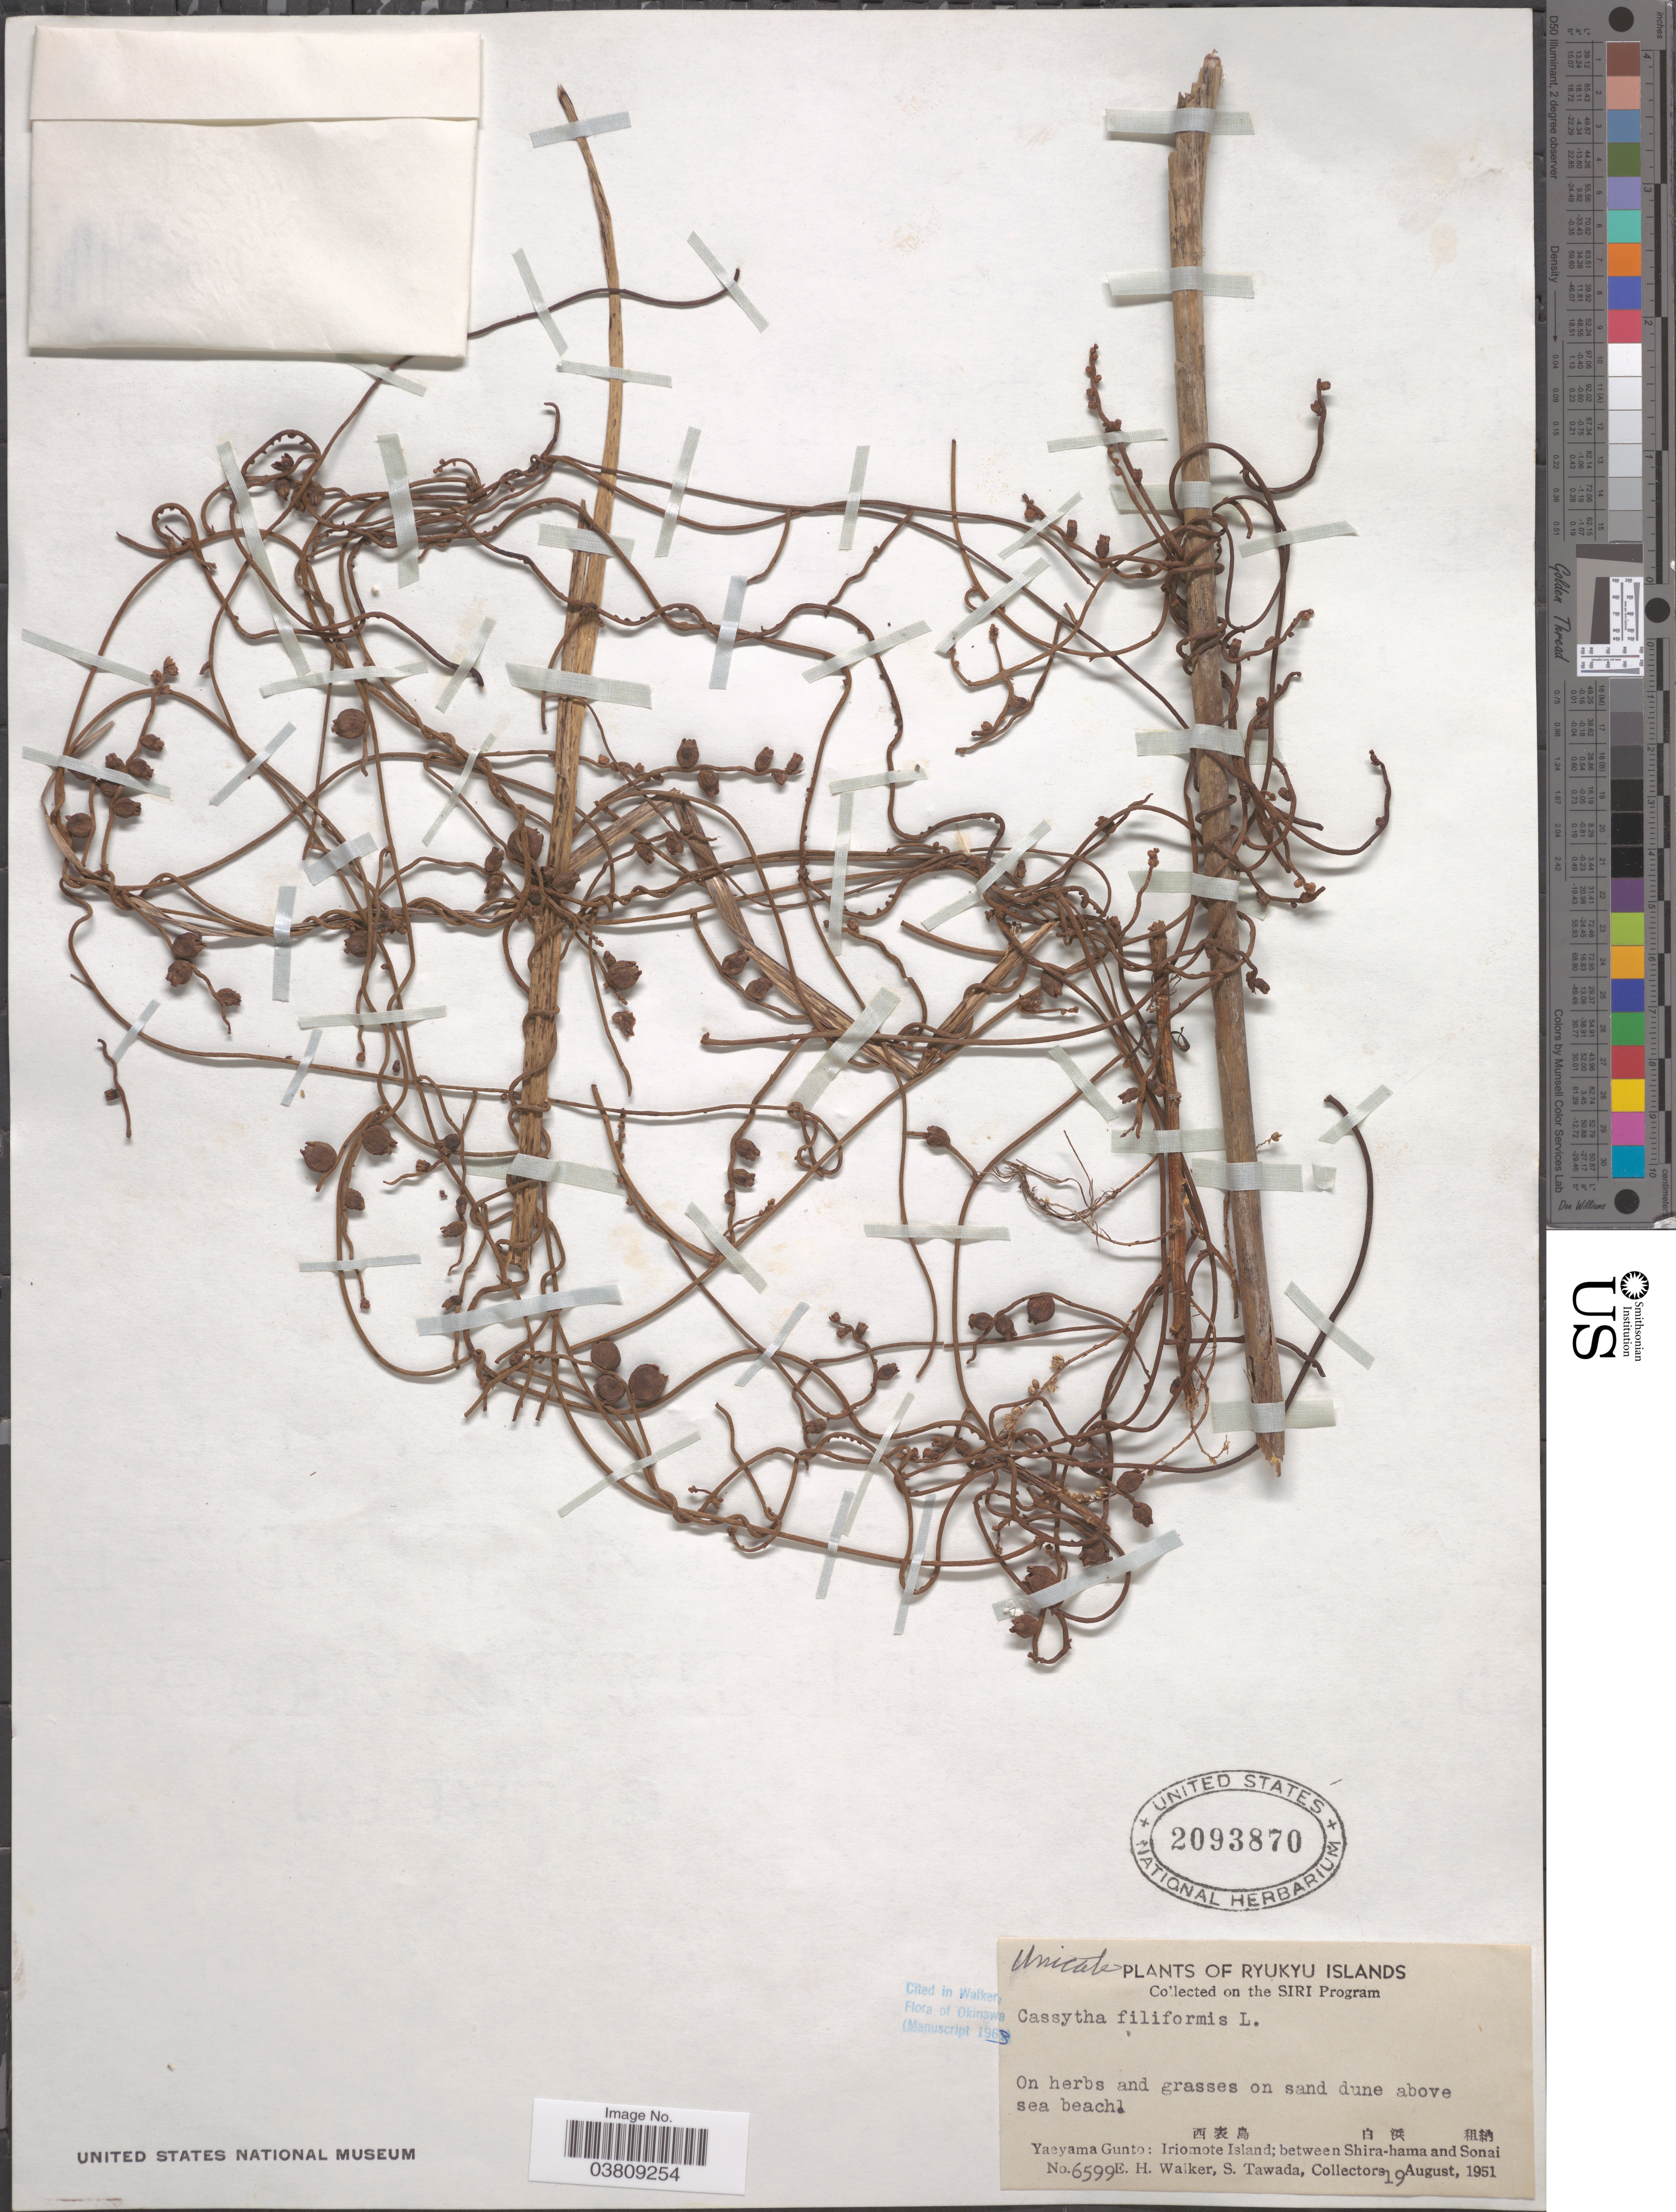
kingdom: Plantae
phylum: Tracheophyta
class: Magnoliopsida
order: Laurales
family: Lauraceae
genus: Cassytha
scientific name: Cassytha filiformis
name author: L.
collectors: E. H. Walker & S. Tawada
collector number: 6599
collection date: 1951-08-19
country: Japan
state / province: Okinawa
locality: Ryukyu Islands. On sand dune above sea beach. X. Yaeyama Gunto: Iriomote Island; between Shira-hama and Sonai.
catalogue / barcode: US 2093870